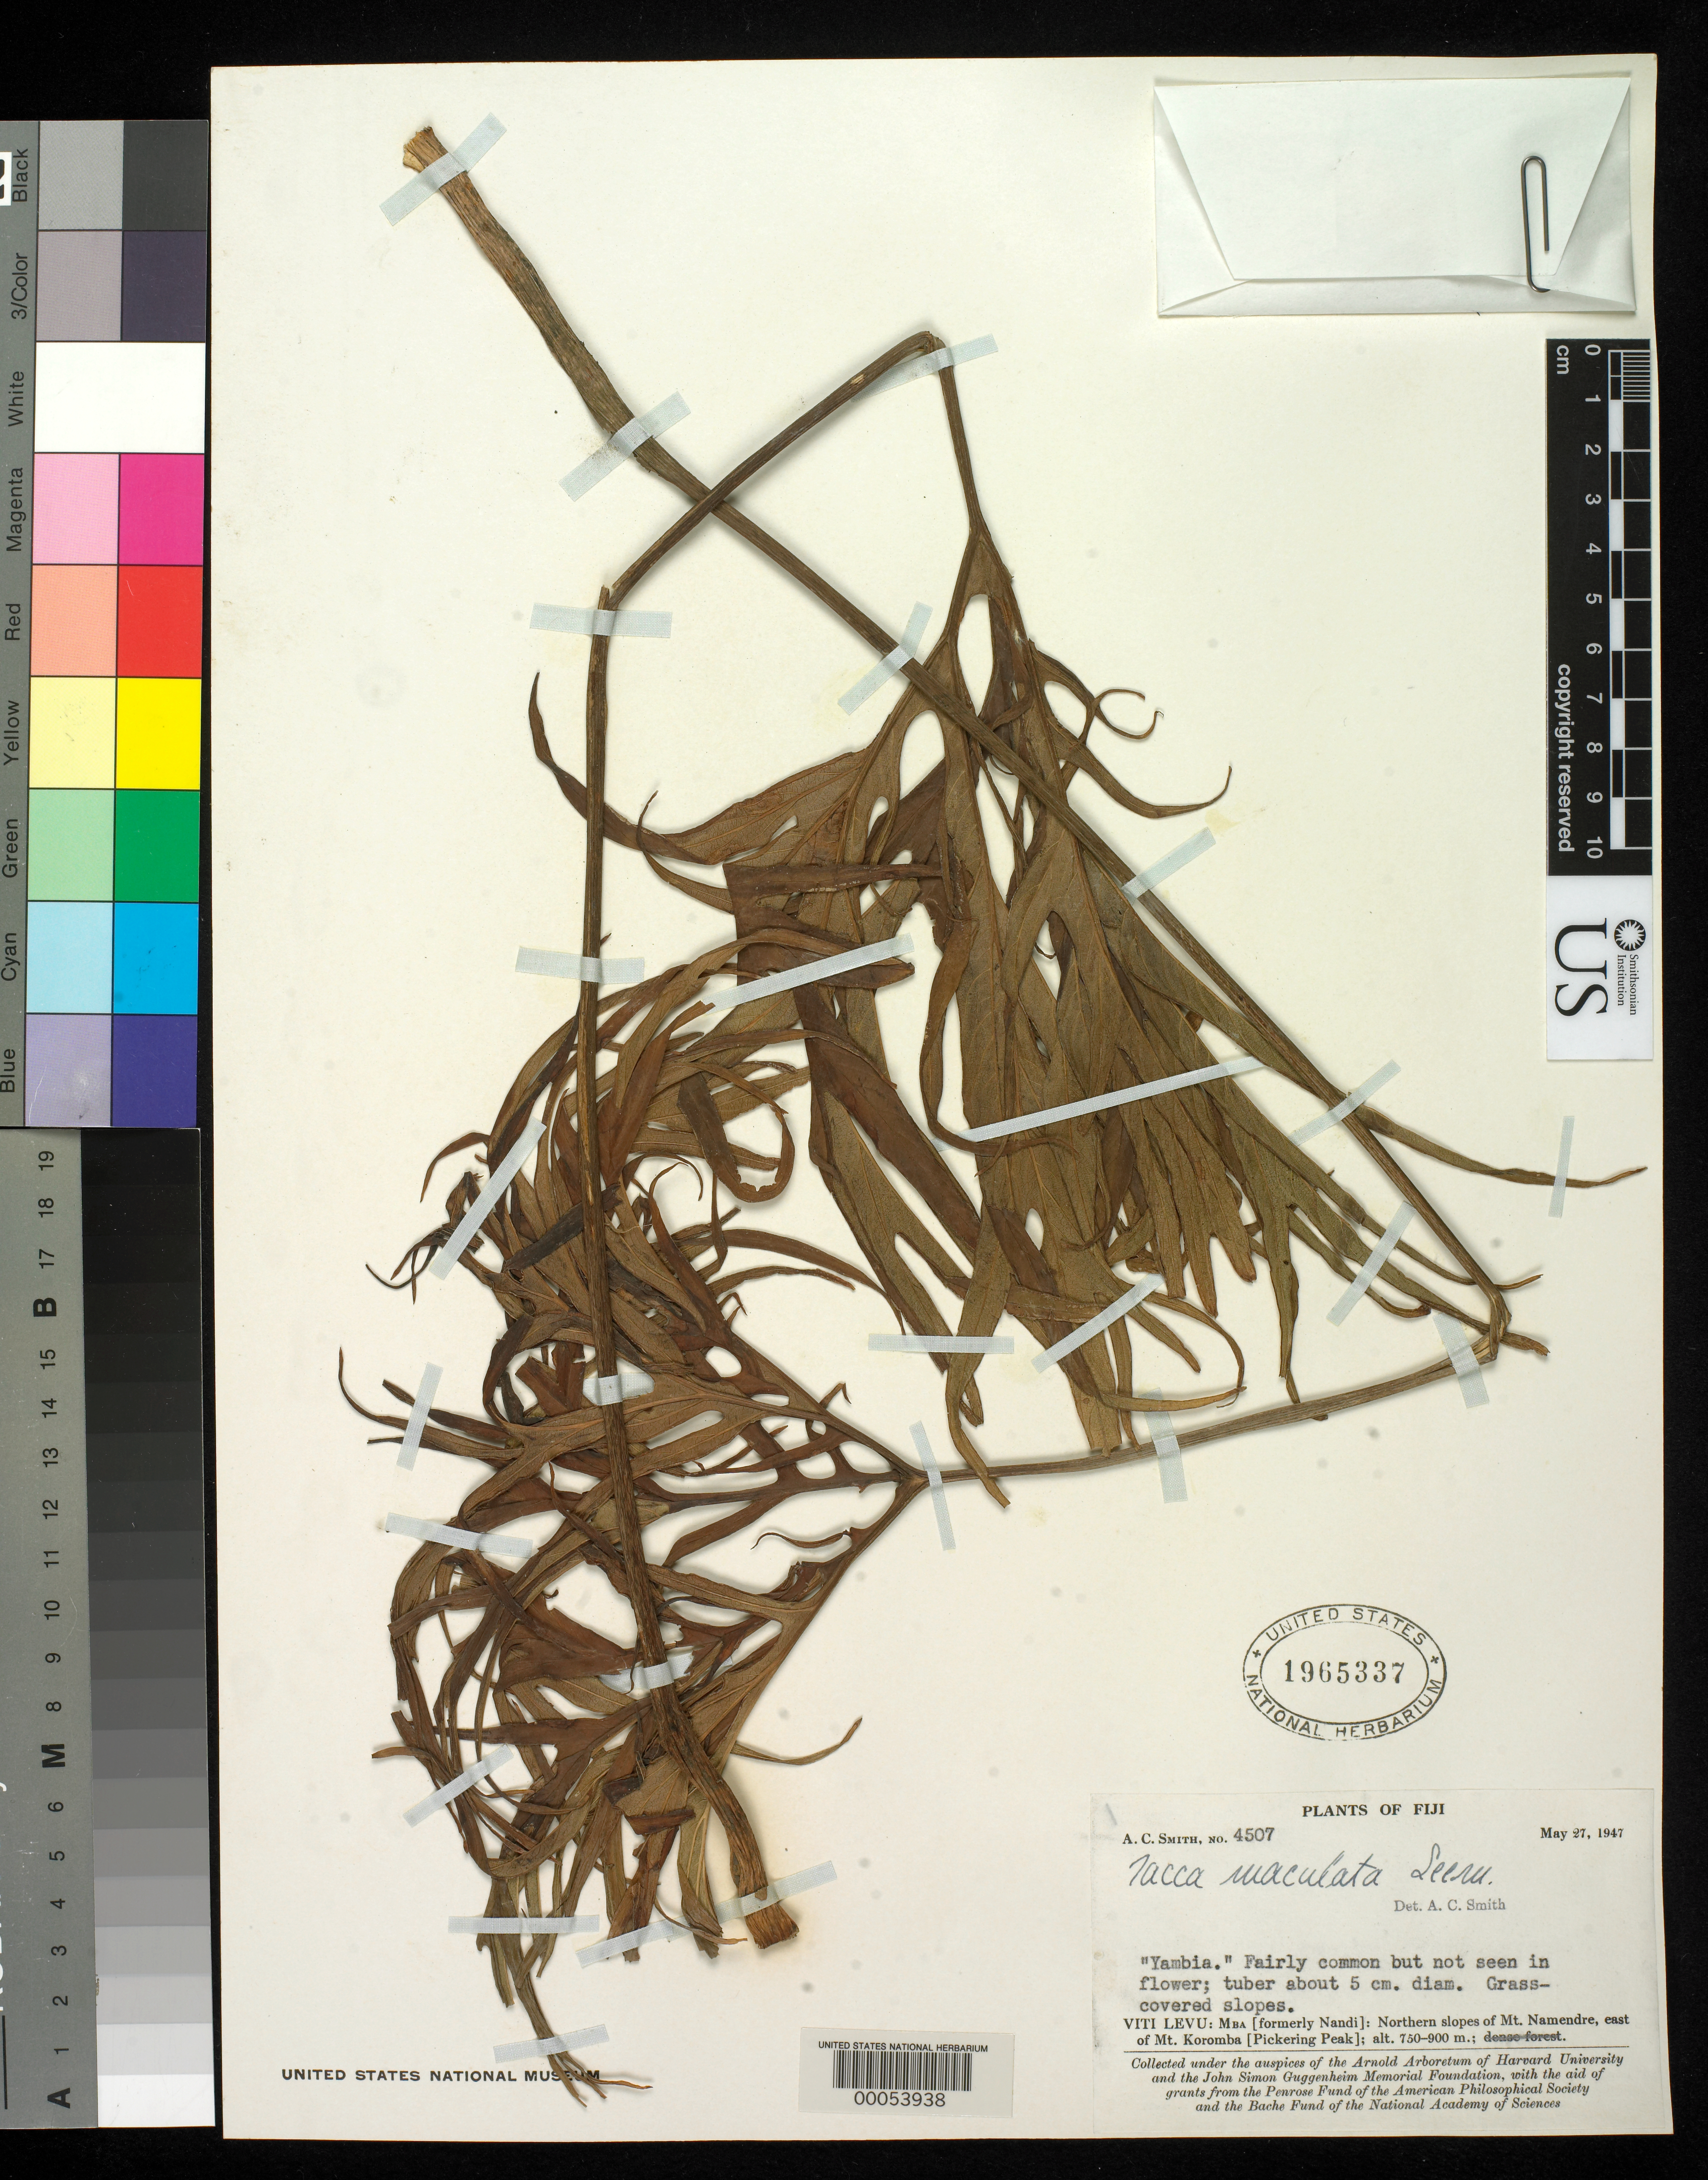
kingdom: Plantae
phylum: Tracheophyta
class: Liliopsida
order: Dioscoreales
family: Dioscoreaceae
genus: Tacca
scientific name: Tacca maculata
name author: Seem.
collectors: A. C. Smith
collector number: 4507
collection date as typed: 27 May 1947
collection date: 1947-05-27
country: Fiji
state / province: Western Division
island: Viti Levu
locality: Mba Prov., northern slopes of Mt. Namendre, E of Mt. Koro [Pickering Peak], Mba Prov.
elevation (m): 750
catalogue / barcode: US 1965337